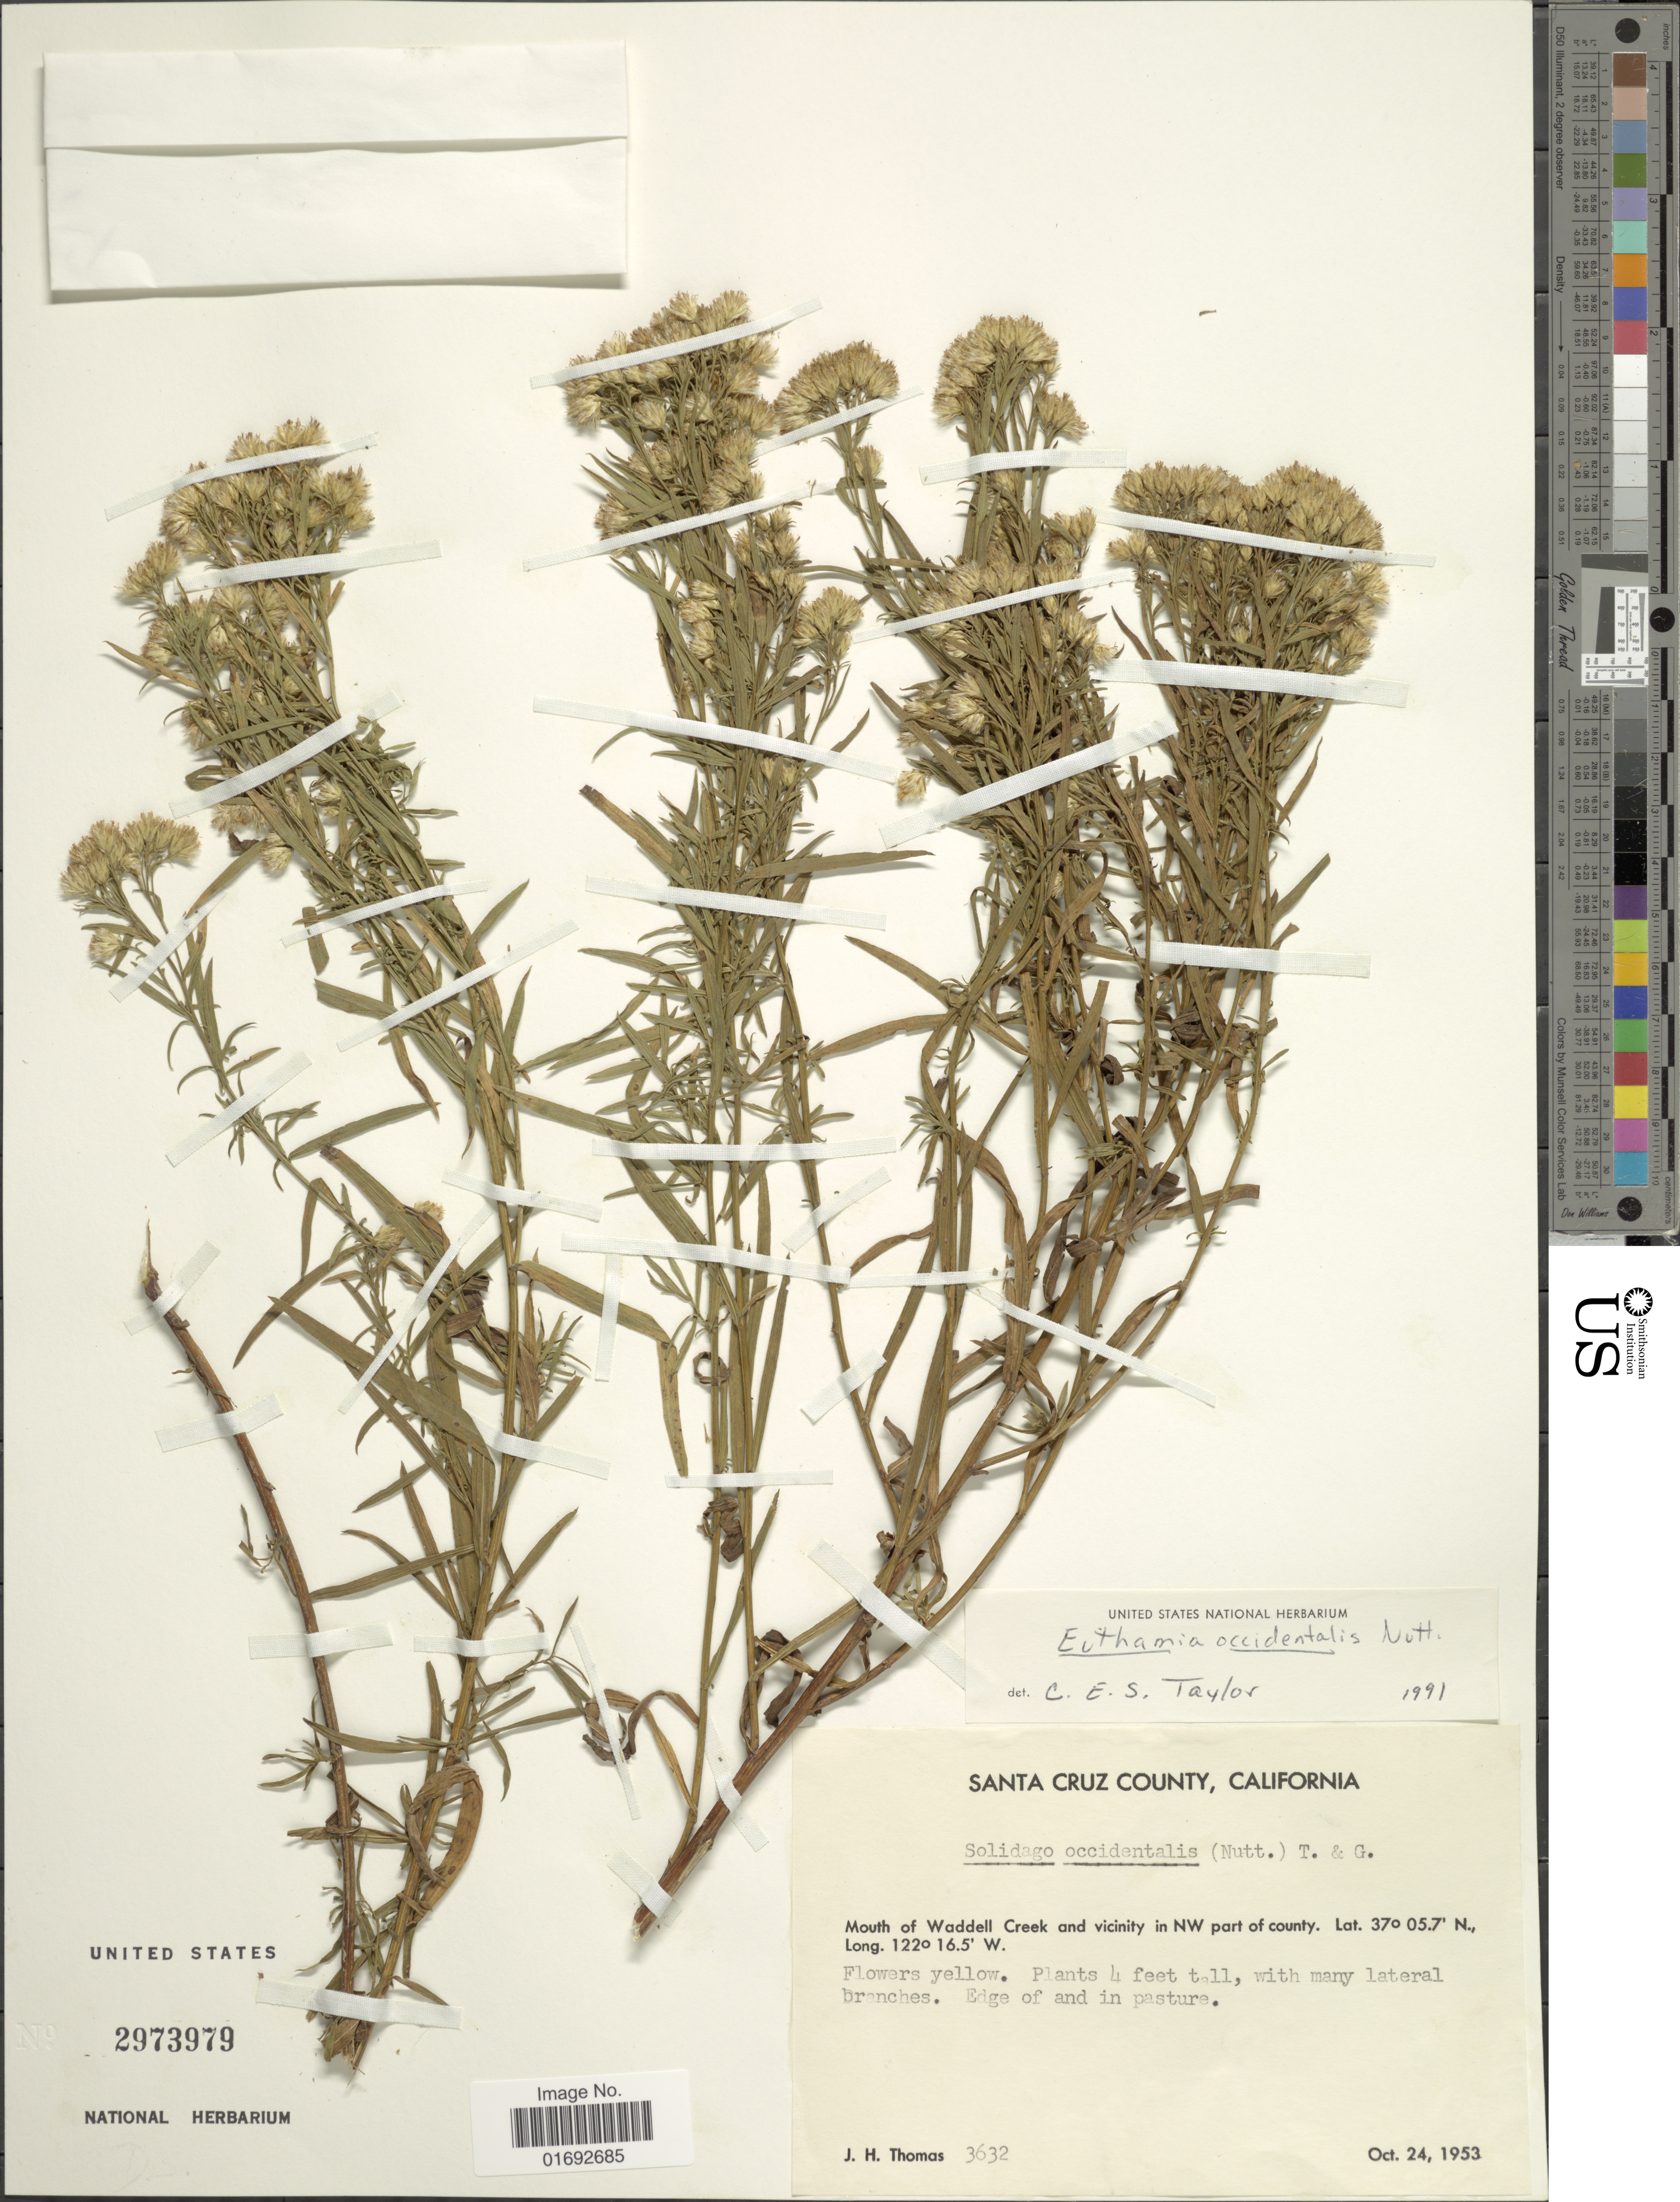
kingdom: Plantae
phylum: Tracheophyta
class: Magnoliopsida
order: Asterales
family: Asteraceae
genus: Euthamia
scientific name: Euthamia occidentalis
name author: Nutt.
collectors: J. H. Thomas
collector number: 3632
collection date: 1953-10-24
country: United States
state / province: California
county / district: Santa Cruz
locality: Santa Cruz County, mouth of Waddell Creek and Vicinity in NW part of county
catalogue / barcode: US 2973979